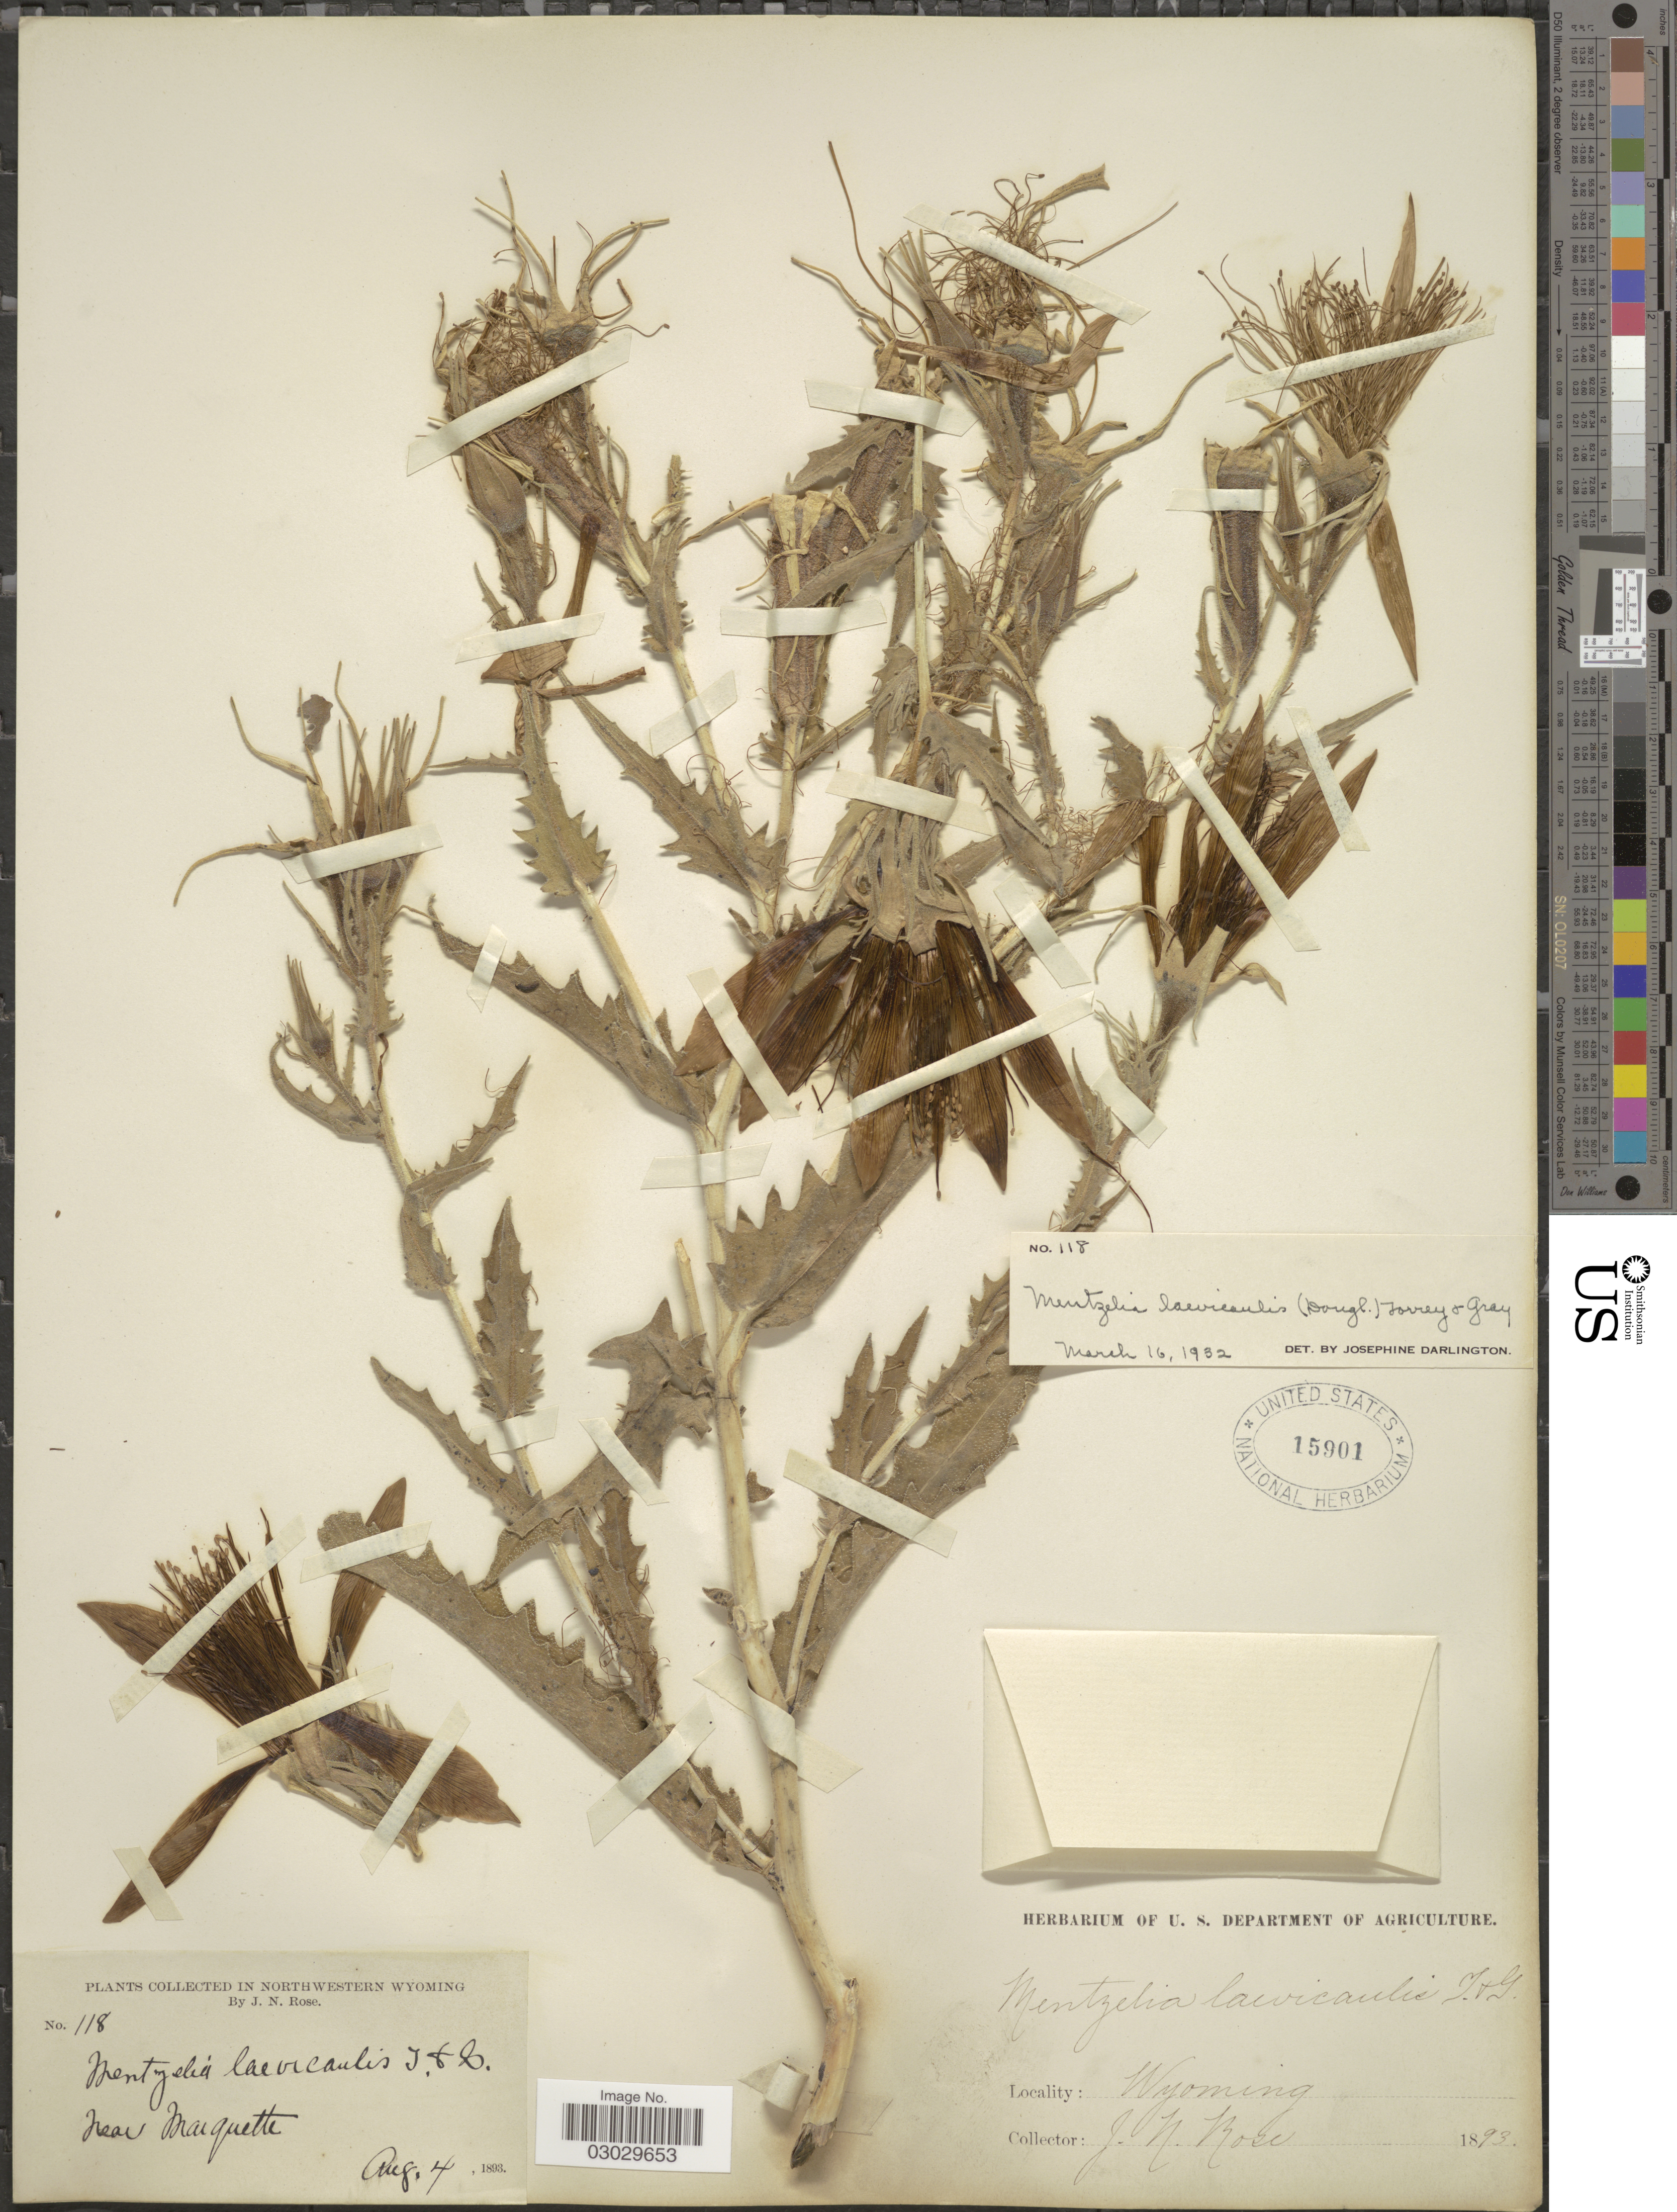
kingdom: Plantae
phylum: Tracheophyta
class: Magnoliopsida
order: Cornales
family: Loasaceae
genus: Mentzelia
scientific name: Mentzelia laevicaulis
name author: (Douglas ex Hook.) Torr. & A. Gray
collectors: J. N. Rose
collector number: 118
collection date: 1893-08-04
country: United States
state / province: Wyoming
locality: Northwestern Wyoming, near Marquette.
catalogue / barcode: US 15901